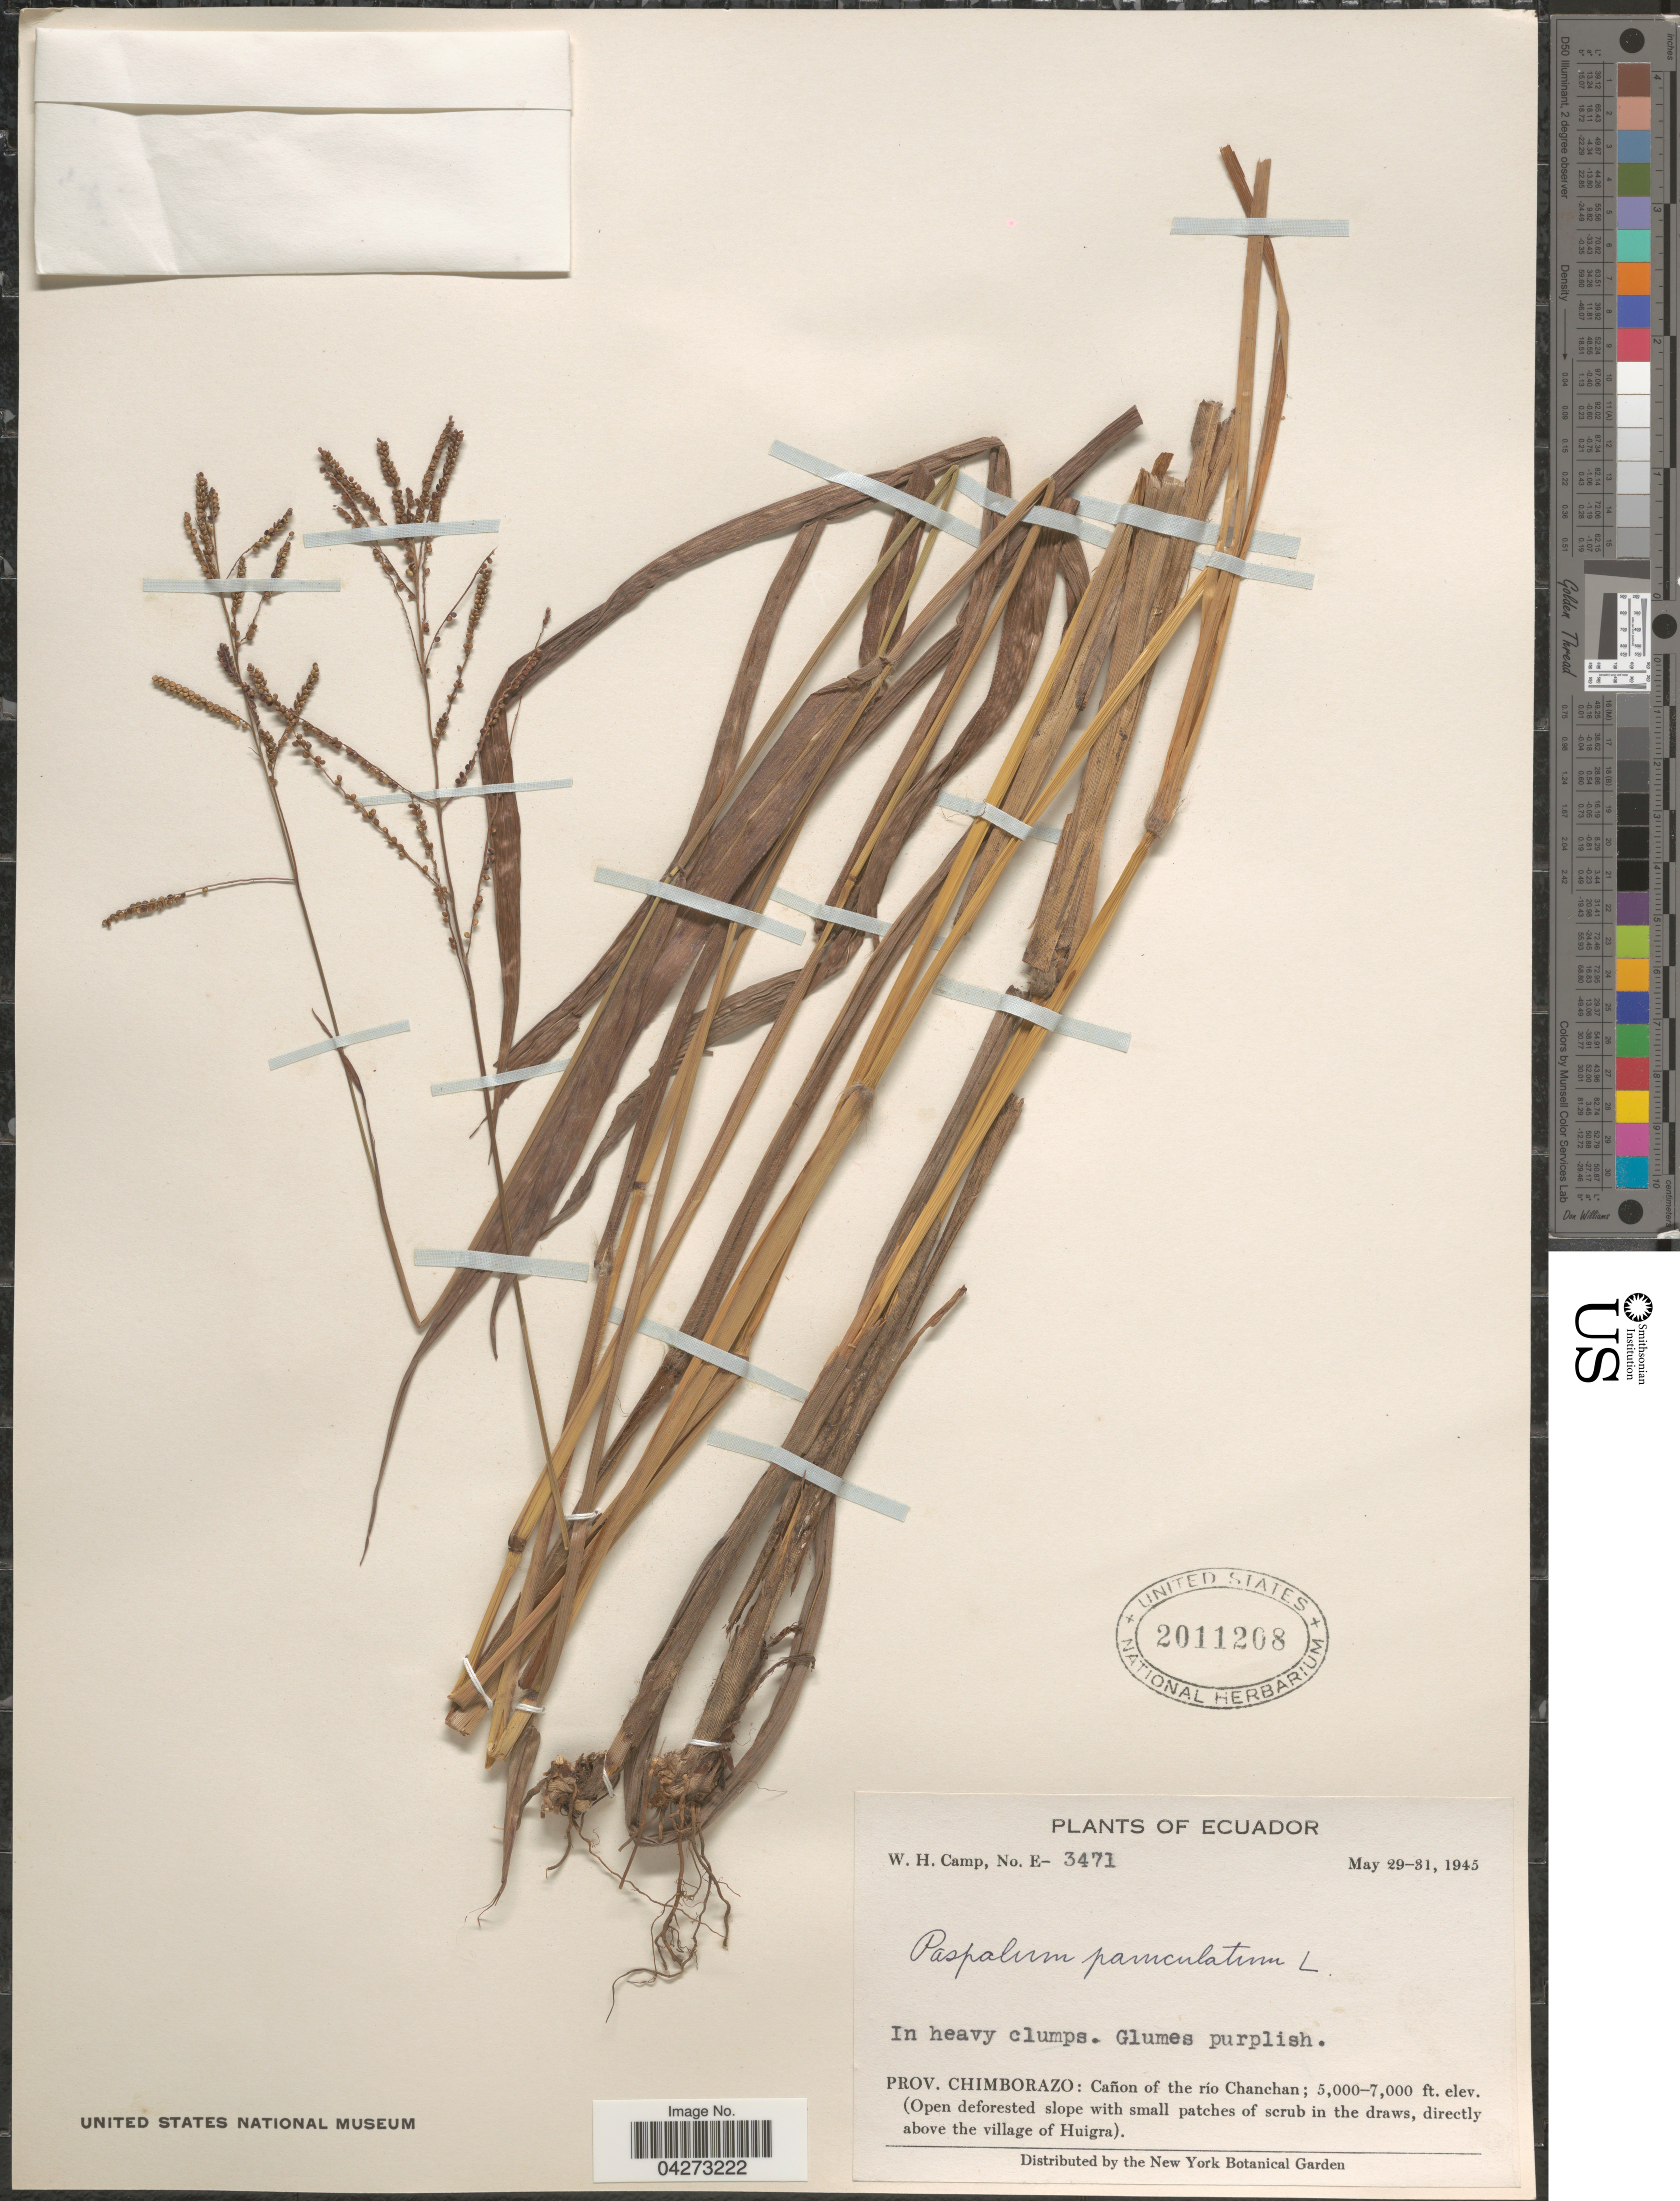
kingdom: Plantae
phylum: Tracheophyta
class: Liliopsida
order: Poales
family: Poaceae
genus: Paspalum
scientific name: Paspalum paniculatum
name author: L.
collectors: W. H. Camp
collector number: E-3471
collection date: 1945-05-29/1945-05-31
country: Ecuador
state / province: Chimborazo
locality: Cañon of the río Chanchan (directly above the village of Huigra).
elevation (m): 1524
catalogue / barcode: US 2011208